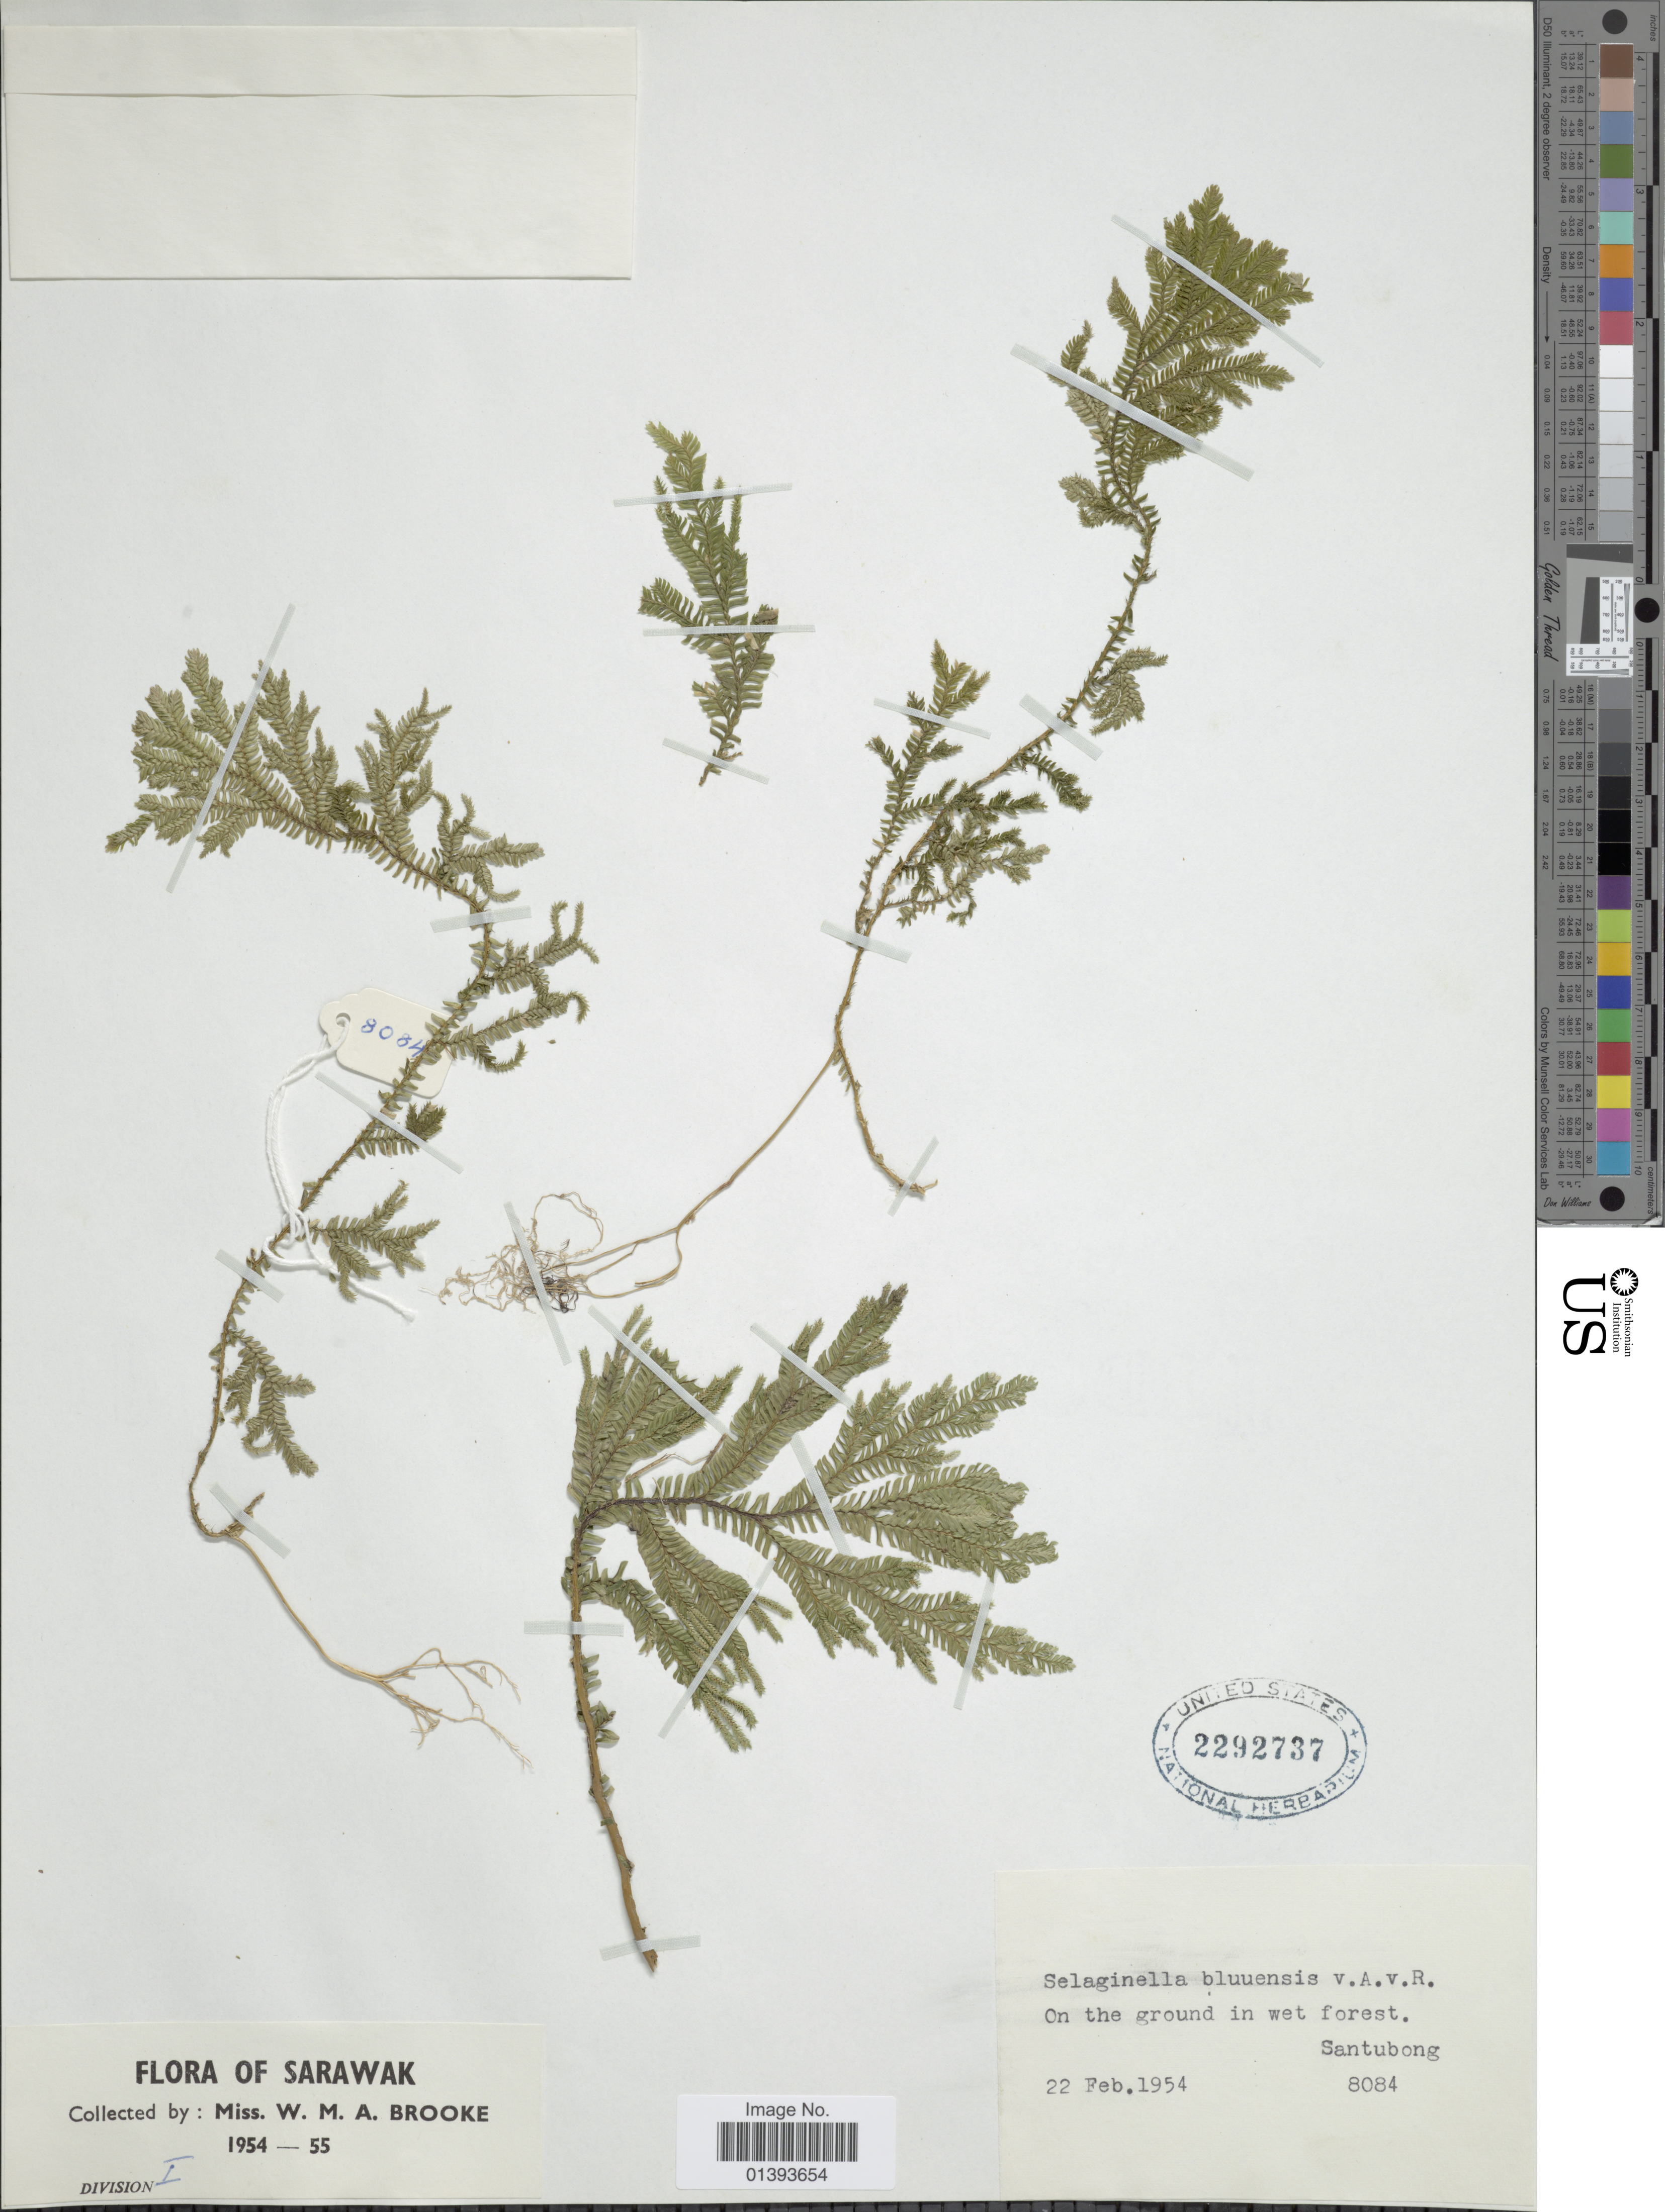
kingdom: Plantae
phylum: Tracheophyta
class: Lycopodiopsida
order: Selaginellales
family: Selaginellaceae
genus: Selaginella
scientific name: Selaginella bluuensis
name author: Alderw.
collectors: W. Brooke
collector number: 8084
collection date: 1954-02-22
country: Malaysia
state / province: Sarawak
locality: On the ground in wet forest, Santubong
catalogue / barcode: US 2292737